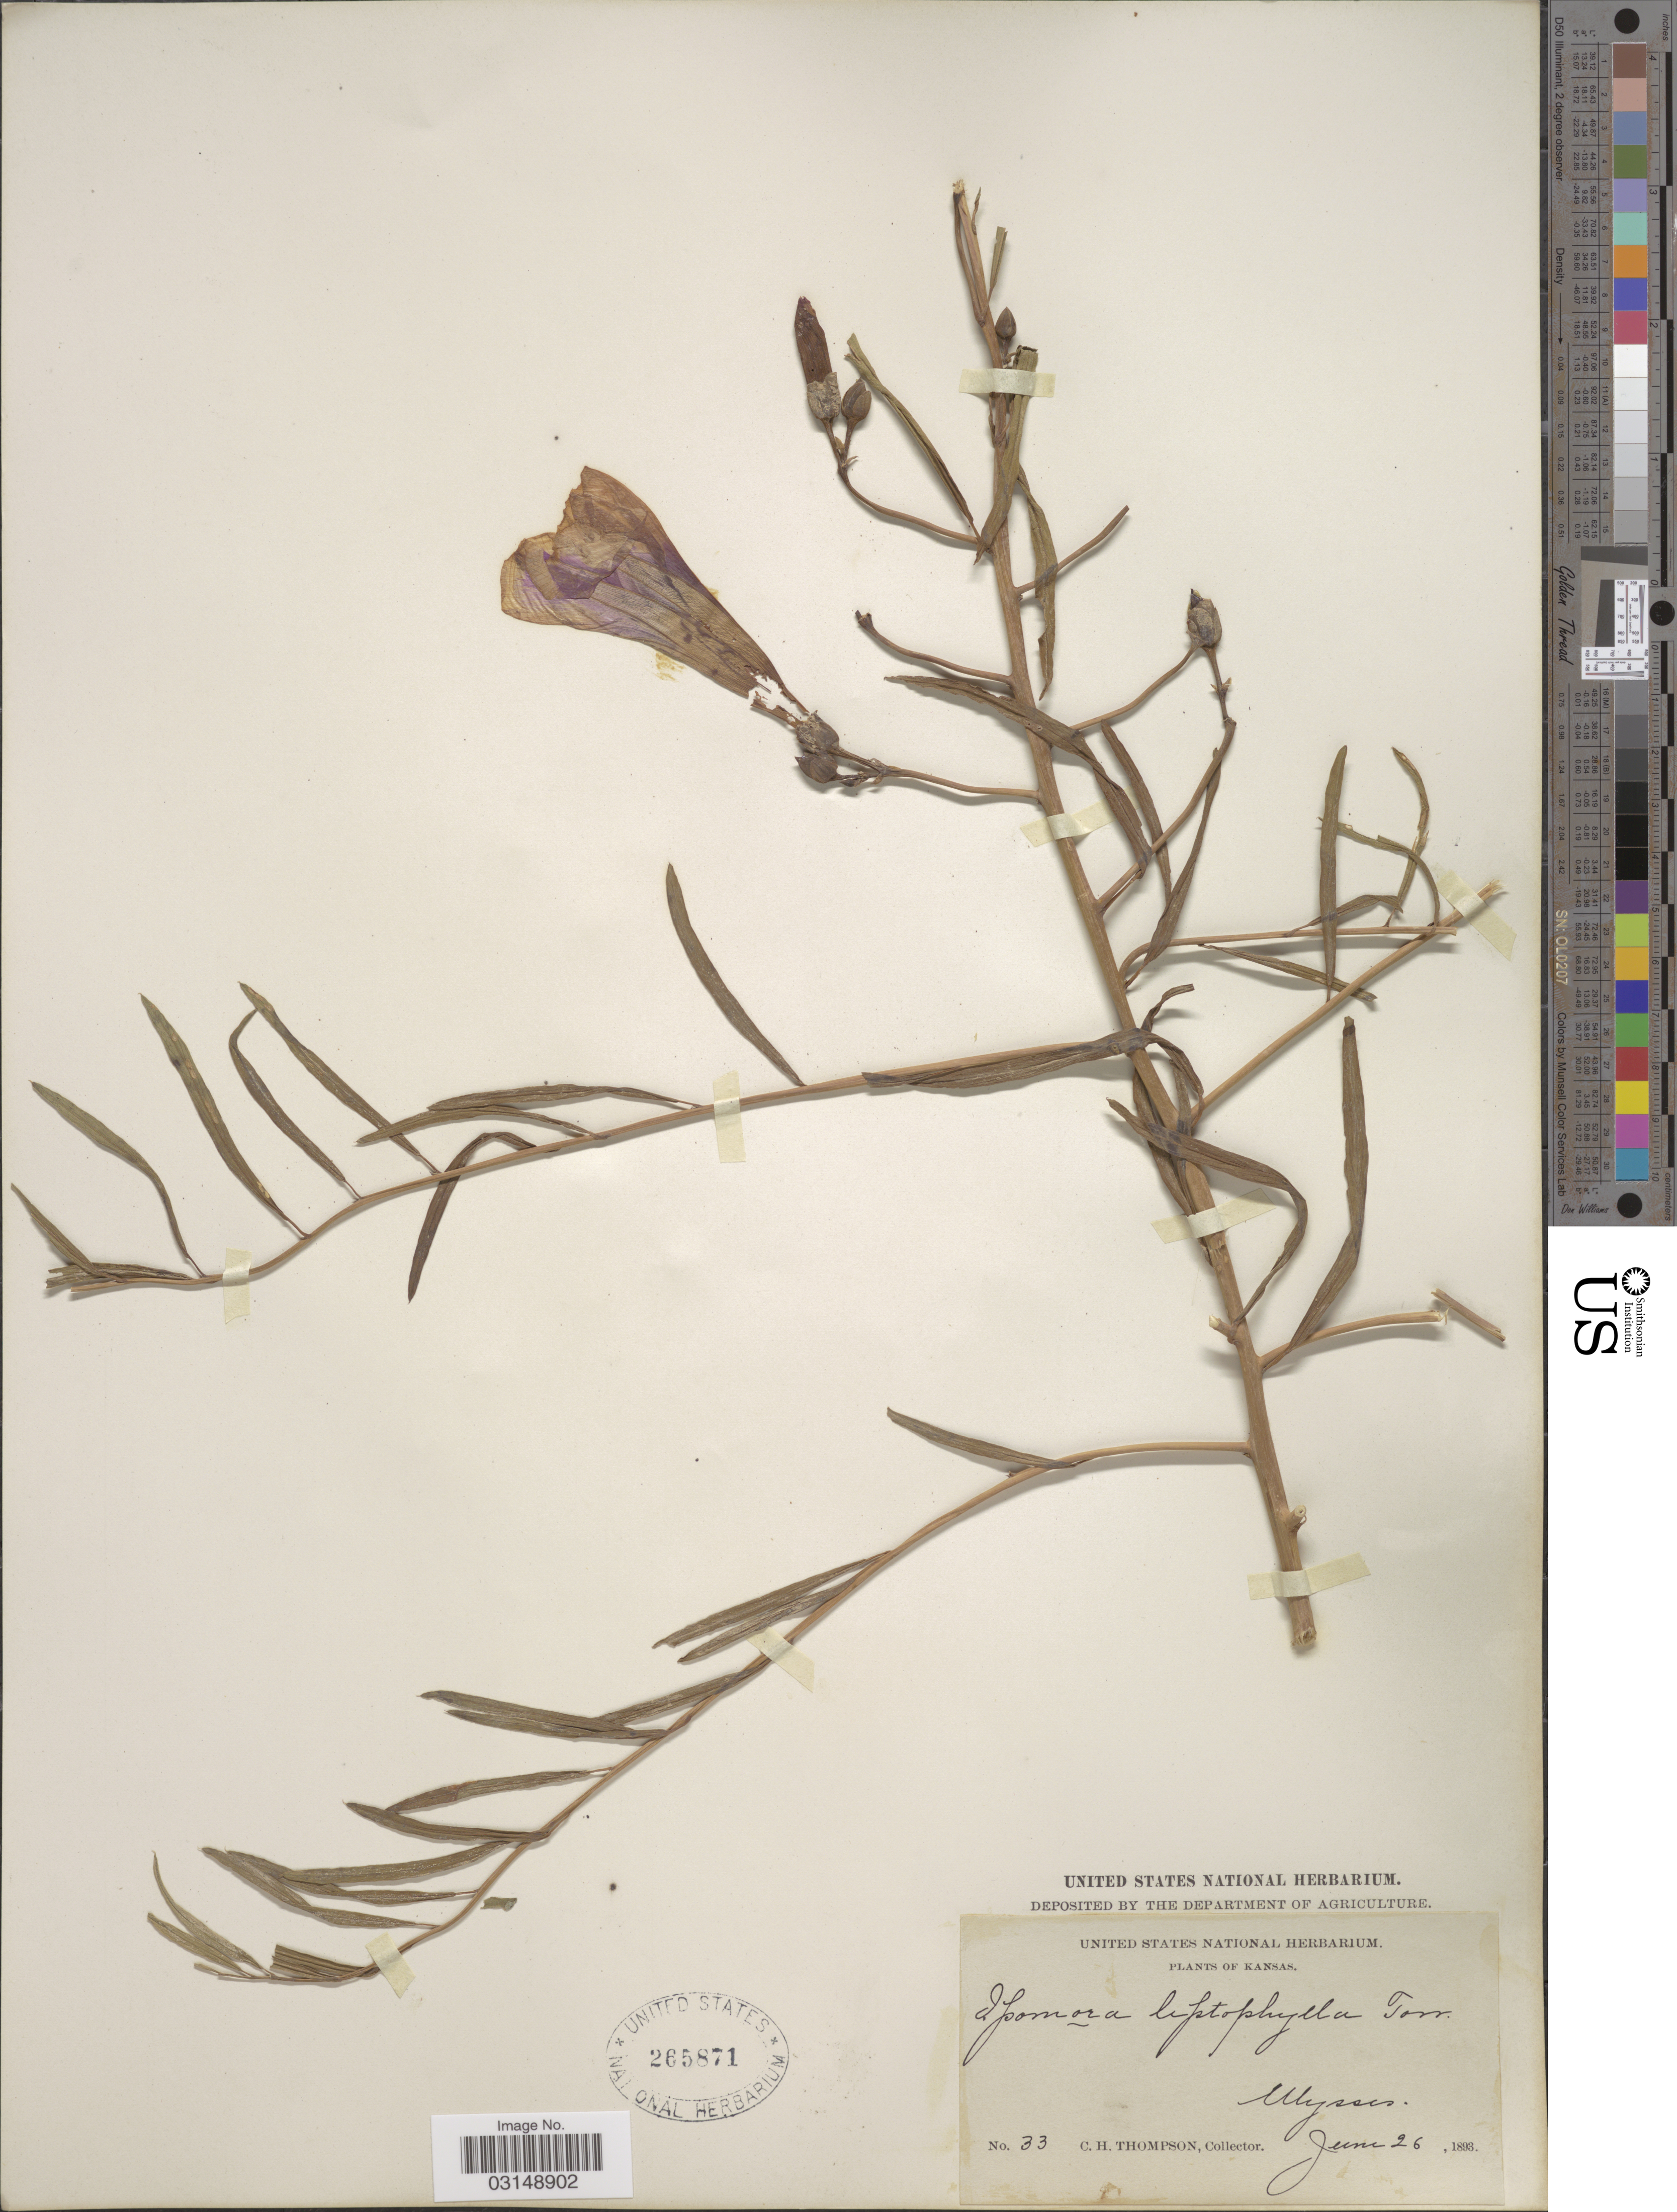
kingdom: Plantae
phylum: Tracheophyta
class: Magnoliopsida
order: Solanales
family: Convolvulaceae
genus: Ipomoea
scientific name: Ipomoea leptophylla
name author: Torr.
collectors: C. H. Thompson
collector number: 33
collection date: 1893-06-26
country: United States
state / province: Kansas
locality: Ulysses.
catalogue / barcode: US 265871